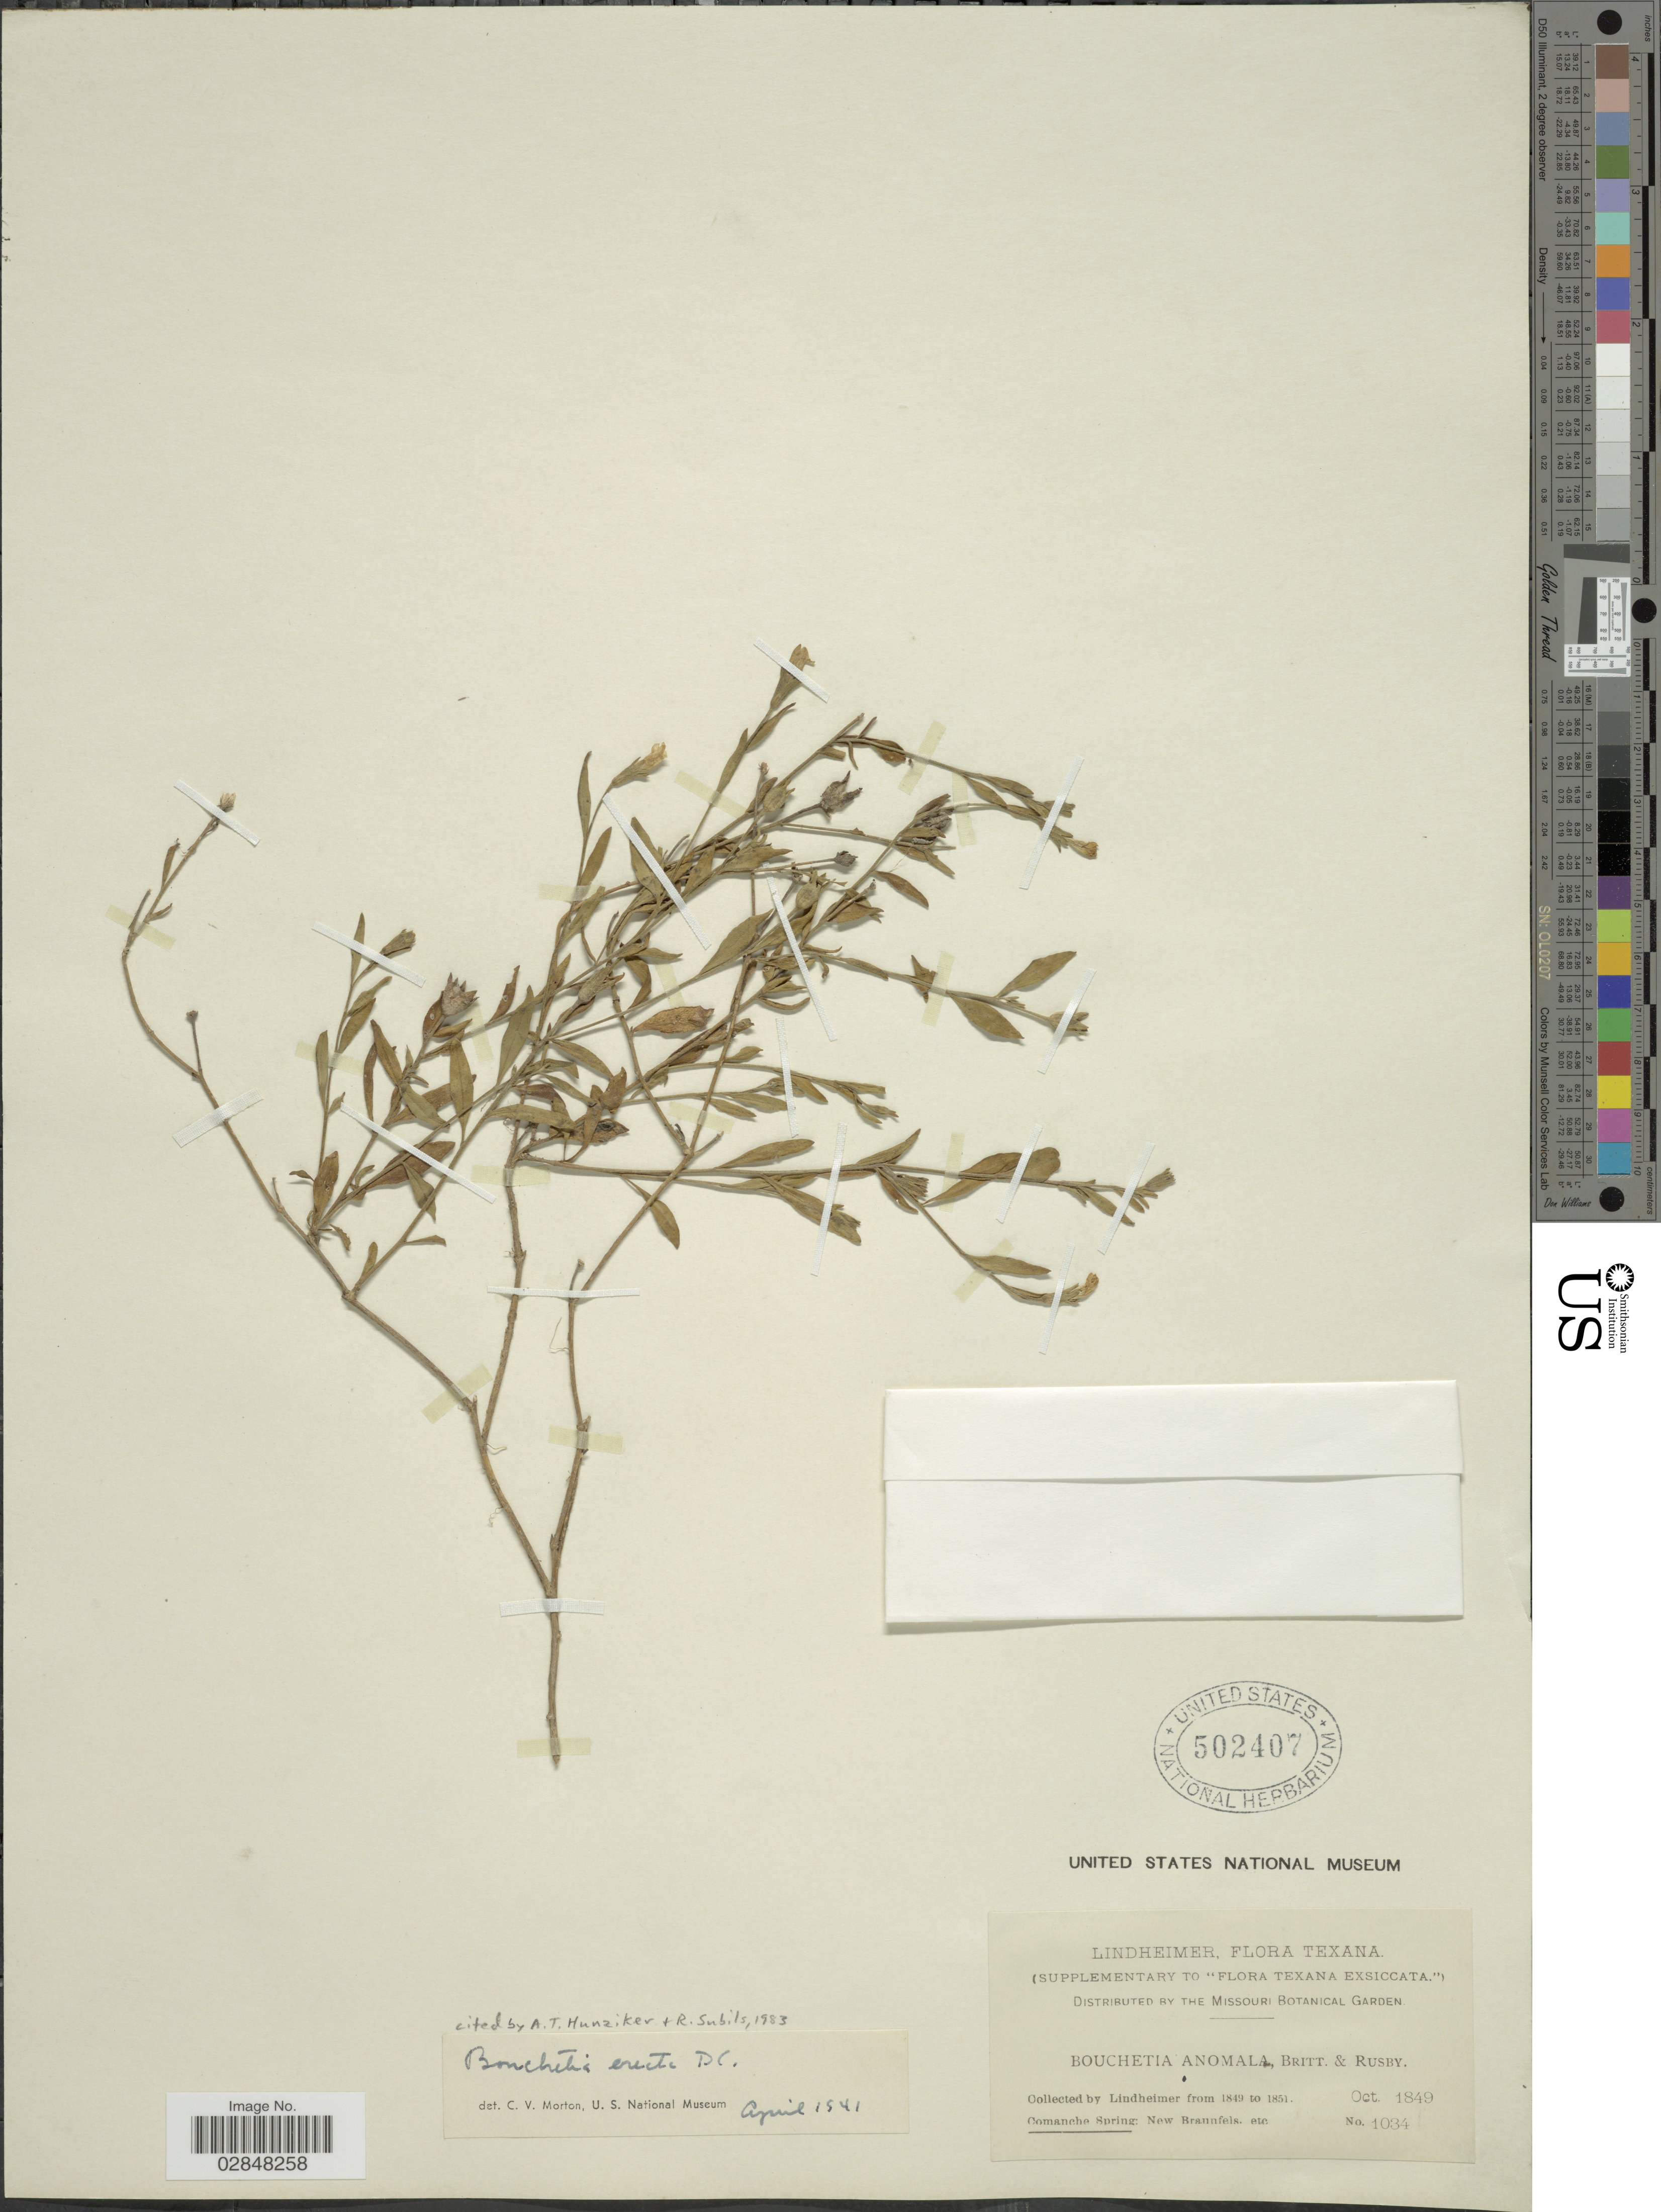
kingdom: Plantae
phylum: Tracheophyta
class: Magnoliopsida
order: Solanales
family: Solanaceae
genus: Bouchetia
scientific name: Bouchetia erecta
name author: DC.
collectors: F. Lindheimer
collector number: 1034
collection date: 1849-10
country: United States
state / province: Texas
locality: Comanche Spring: New Braunfels, etc.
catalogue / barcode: US 502407